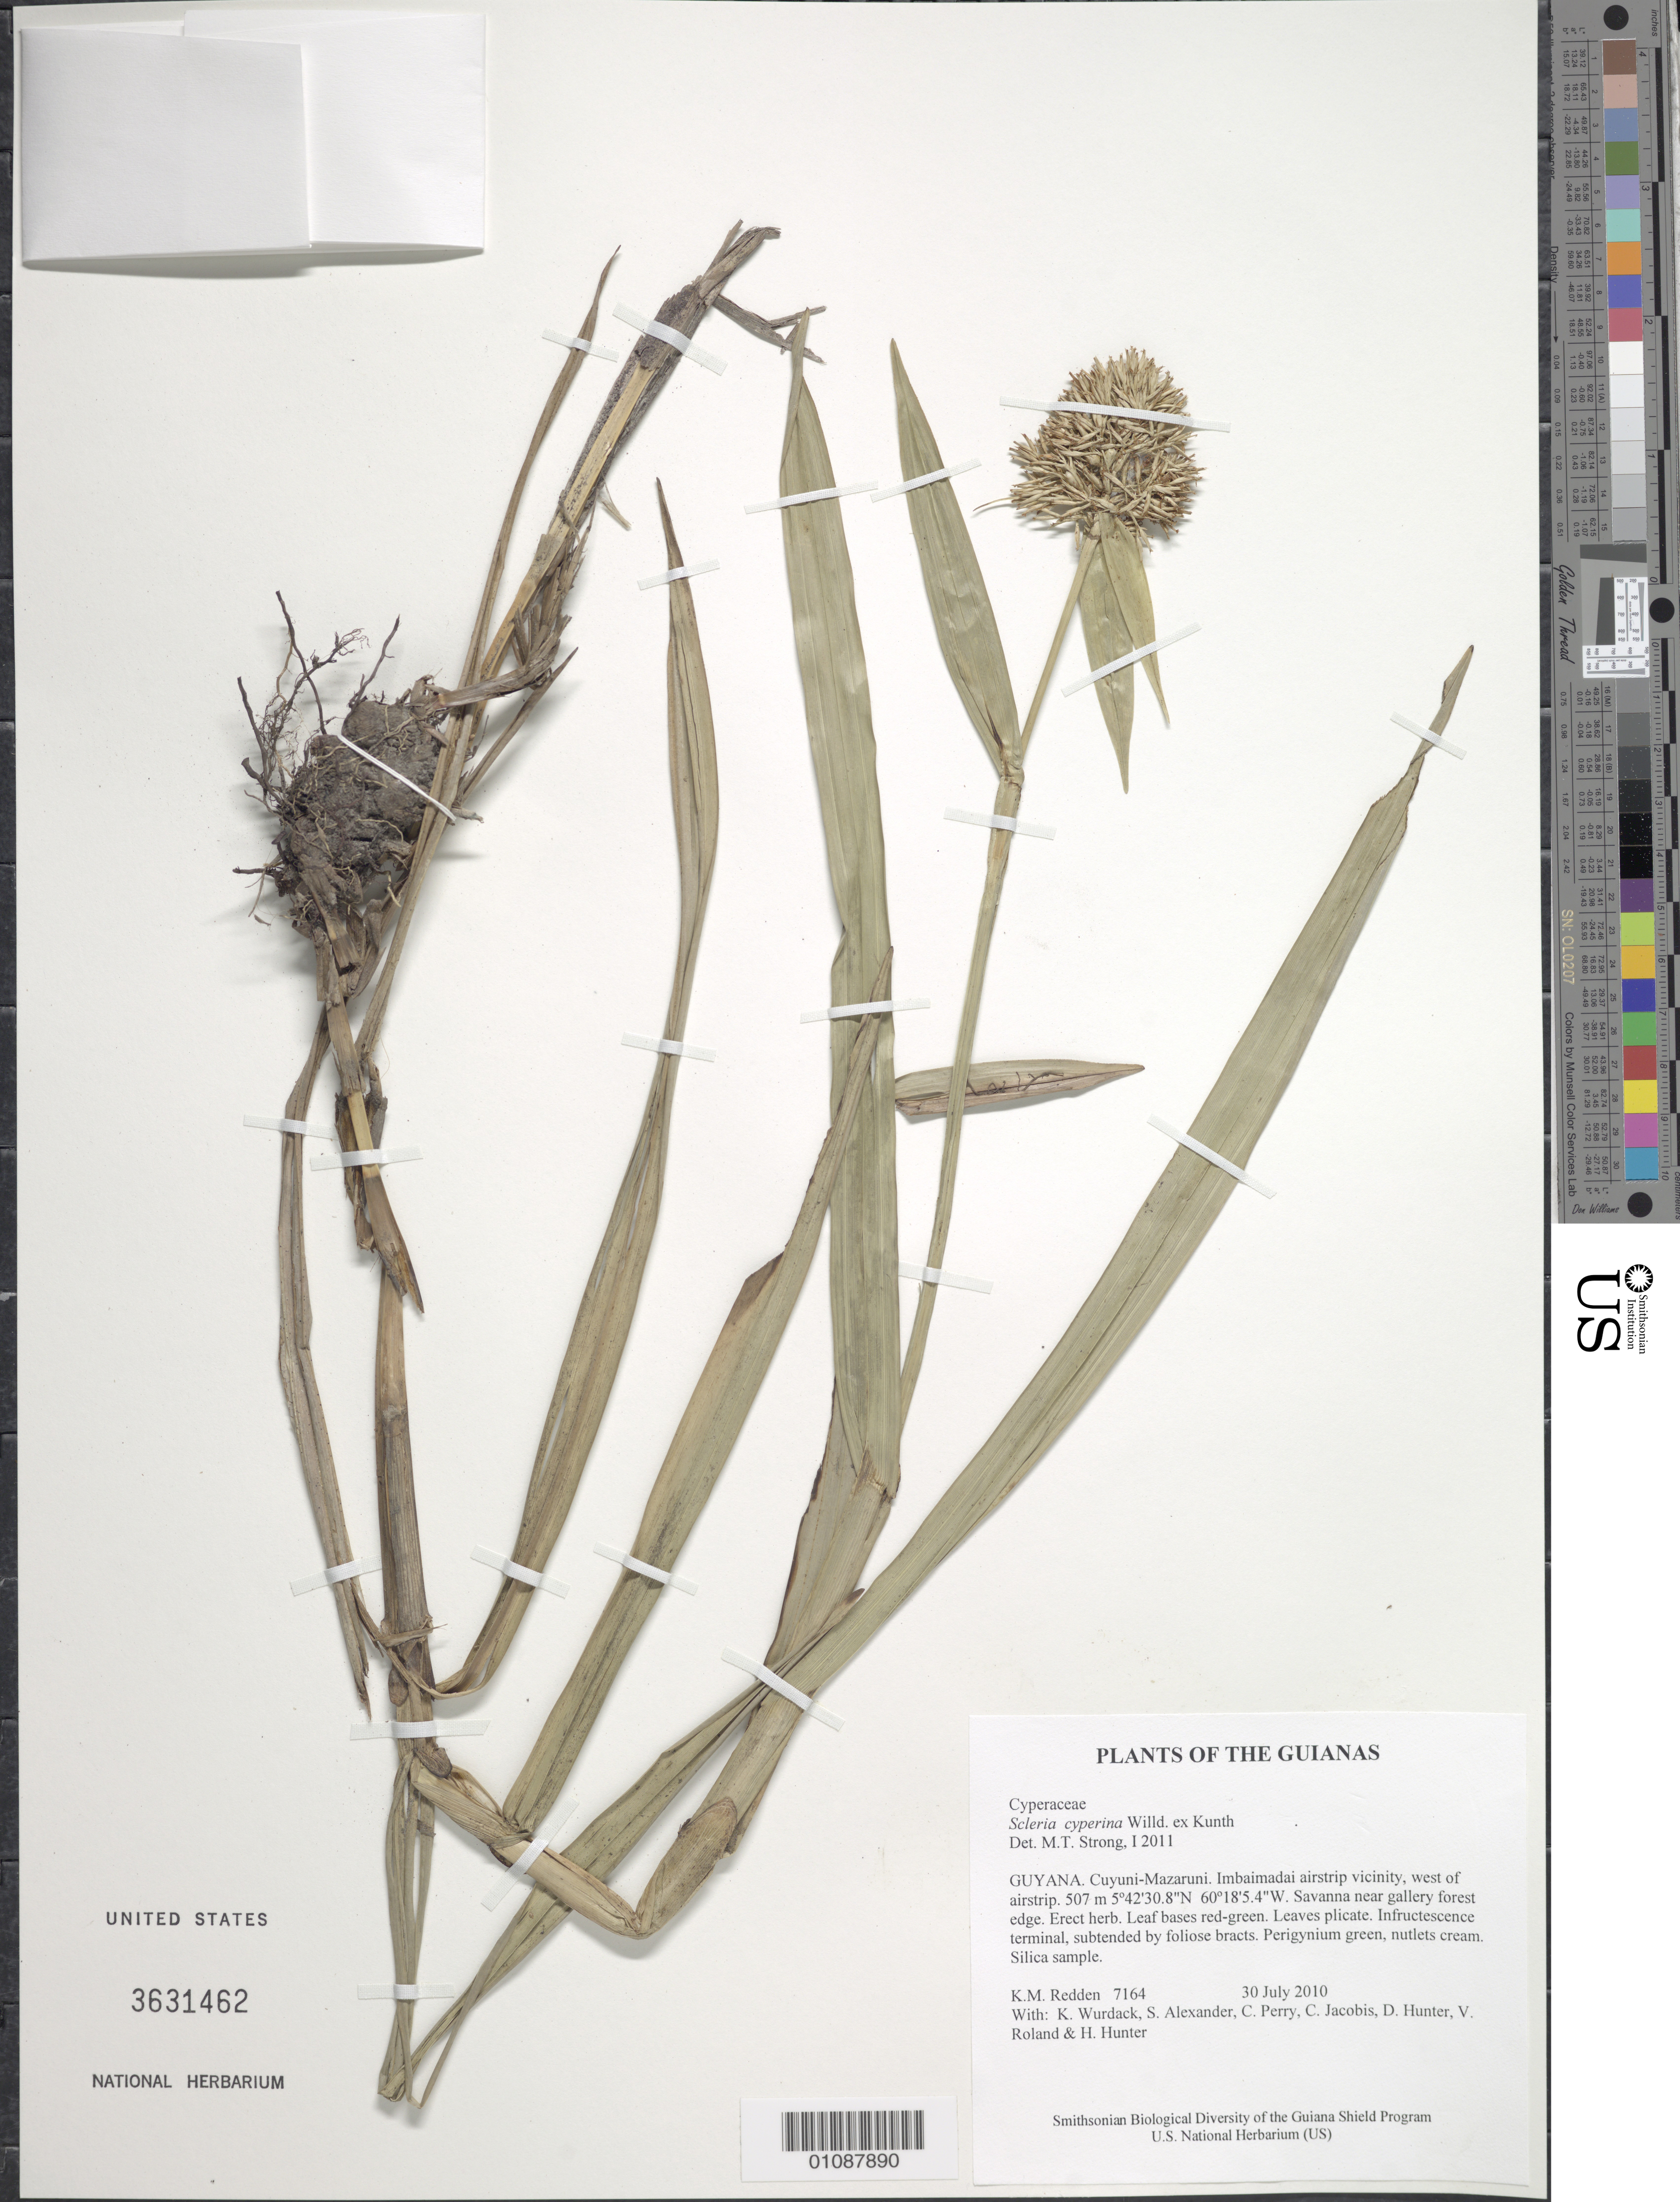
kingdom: Plantae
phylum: Tracheophyta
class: Liliopsida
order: Poales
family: Cyperaceae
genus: Scleria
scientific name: Scleria cyperina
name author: Willd. ex Kunth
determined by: Strong, M. T., (US), Smithsonian Institution - National Museum of Natural History (UNITED STATES)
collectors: K. M. Redden, K. Wurdack, S. N. Alexander, C. Perry, C. Jacobis, D. Hunter, V. Roland & H. Hunter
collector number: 7164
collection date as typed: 30 July 2010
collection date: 2010-07-30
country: Guyana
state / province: Cuyuni-Mazaruni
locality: Imbaimadai airstrip vicinity, west of airstrip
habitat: Savanna near gallery forest edge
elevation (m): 507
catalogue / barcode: US 3631462